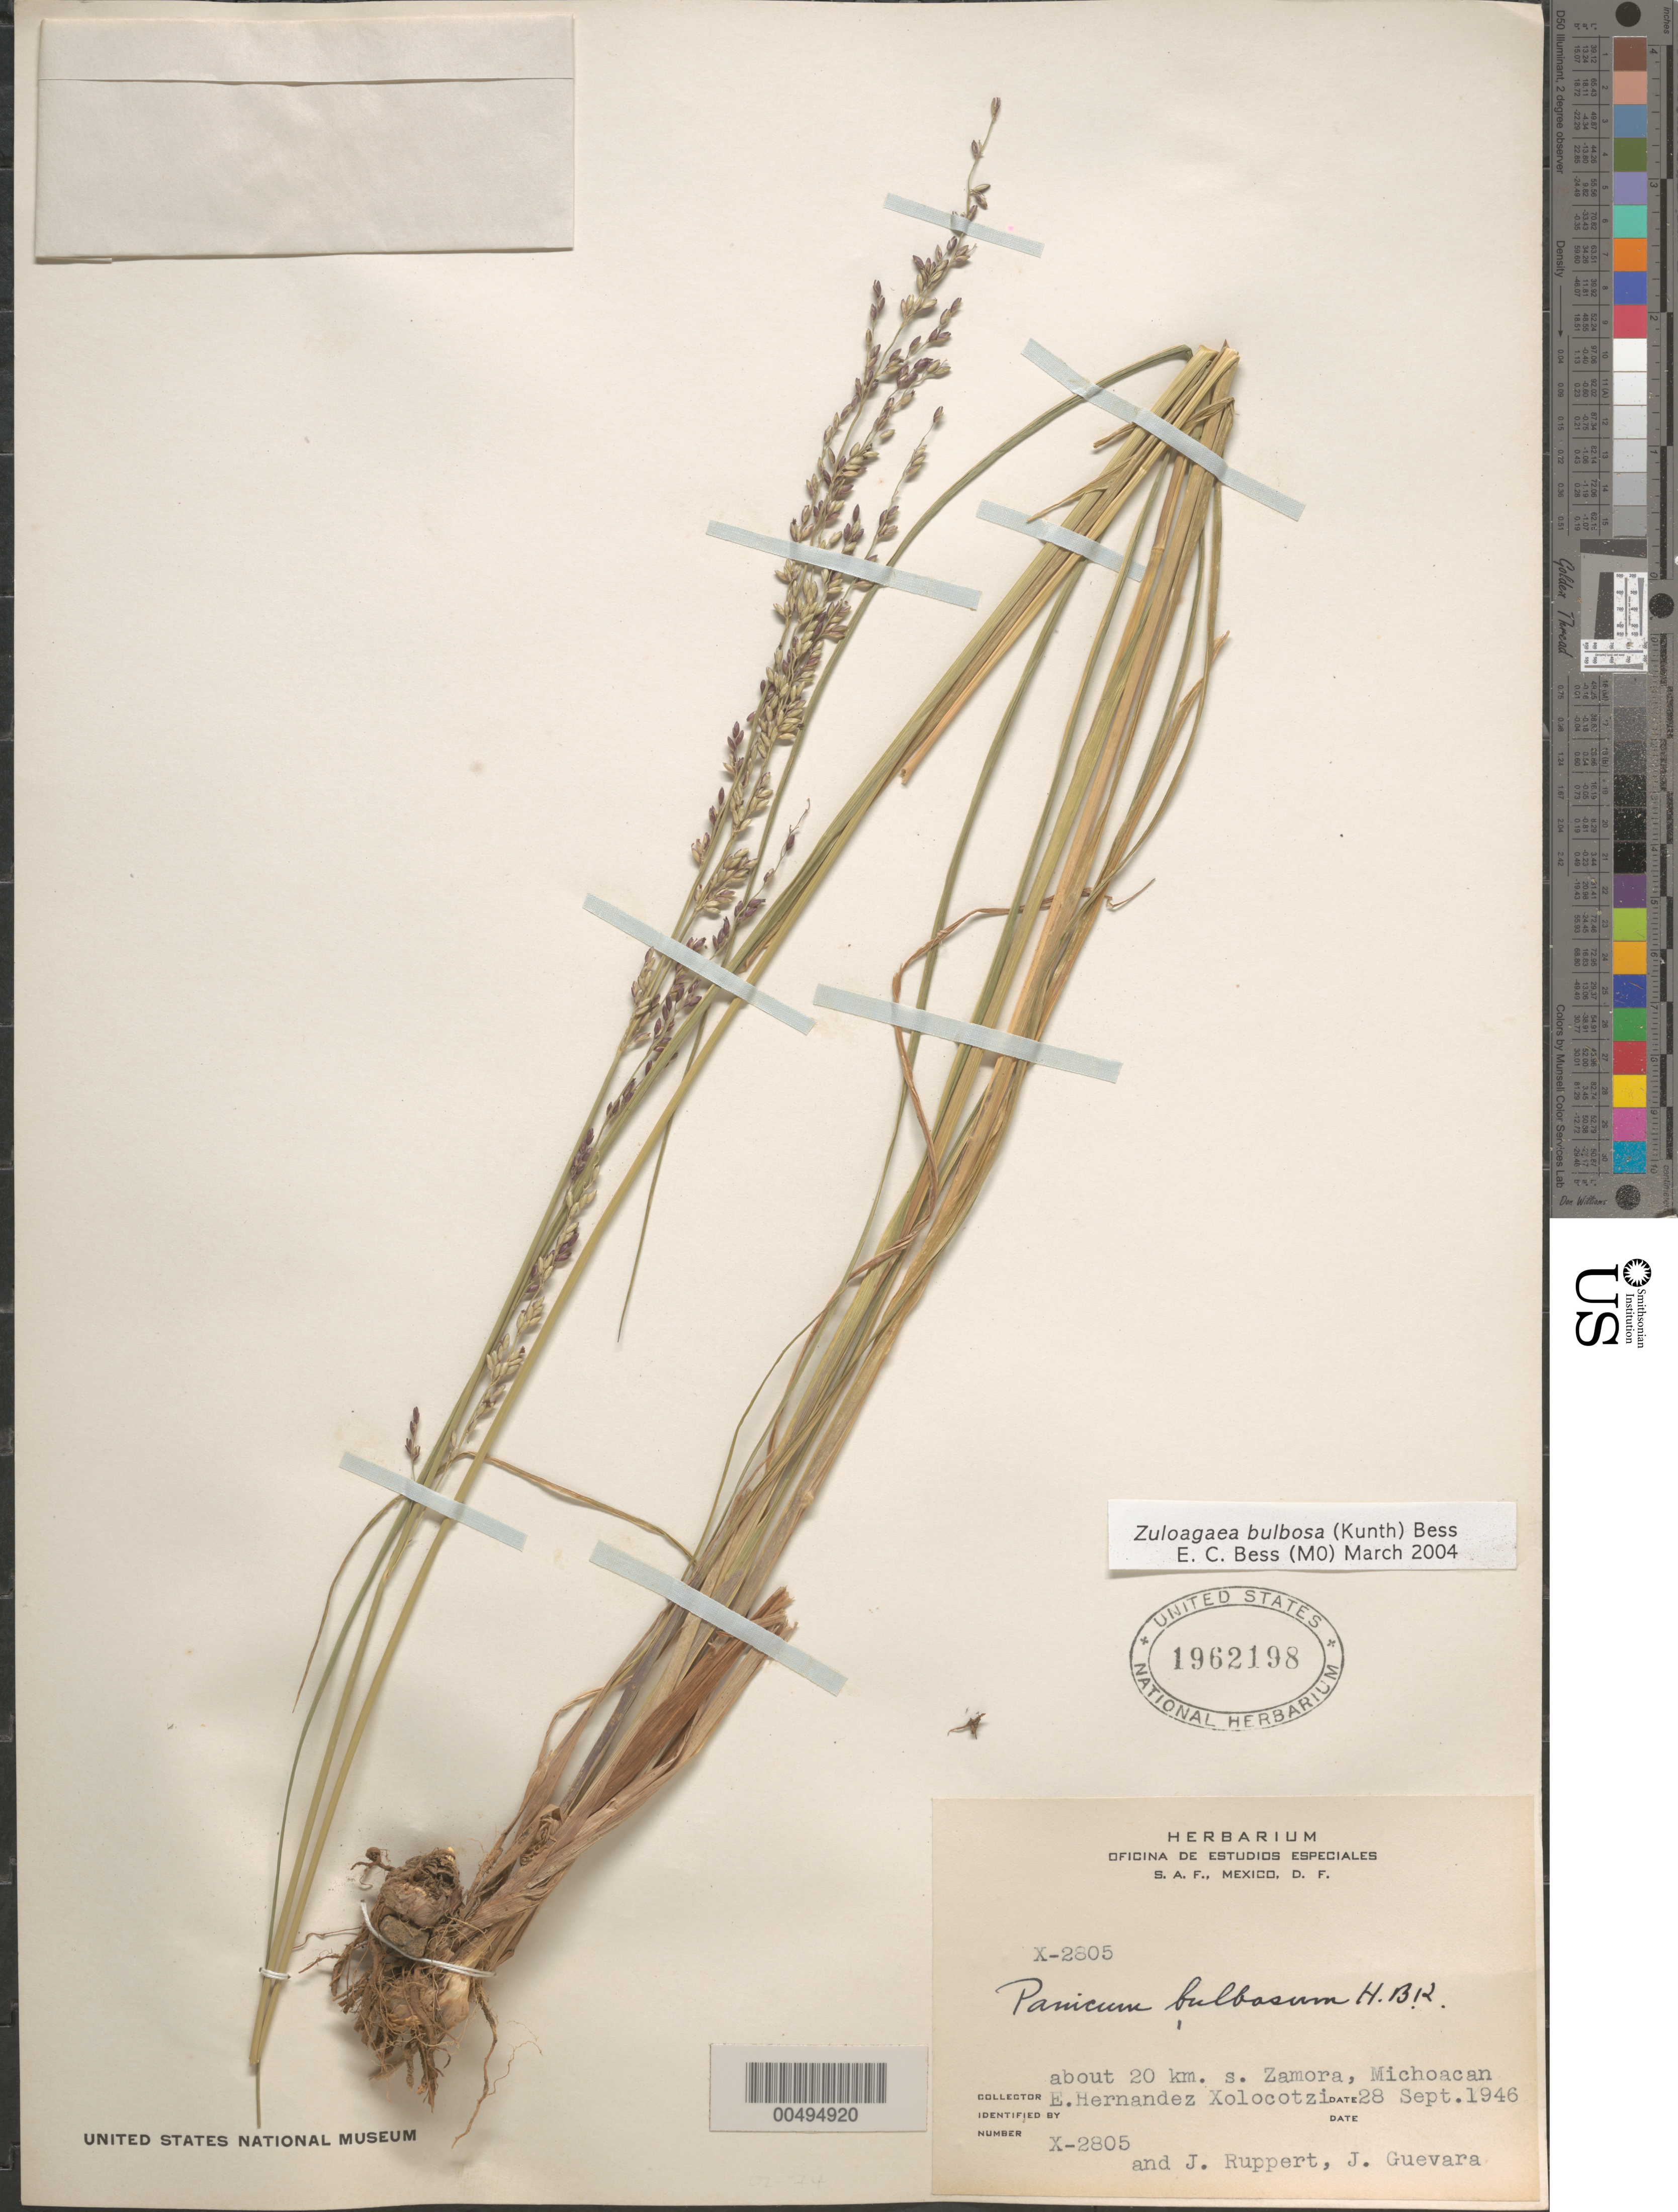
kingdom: Plantae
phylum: Tracheophyta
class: Liliopsida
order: Poales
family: Poaceae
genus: Panicum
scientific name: Panicum bulbosum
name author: Kunth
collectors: E. I. Hernández-X., J. Ruppert & J. Guevara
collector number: X-2805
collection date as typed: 28 Sep 1946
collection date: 1946-09-28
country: Mexico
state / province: Michoacán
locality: About 20 km S Zamora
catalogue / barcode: US 1962198